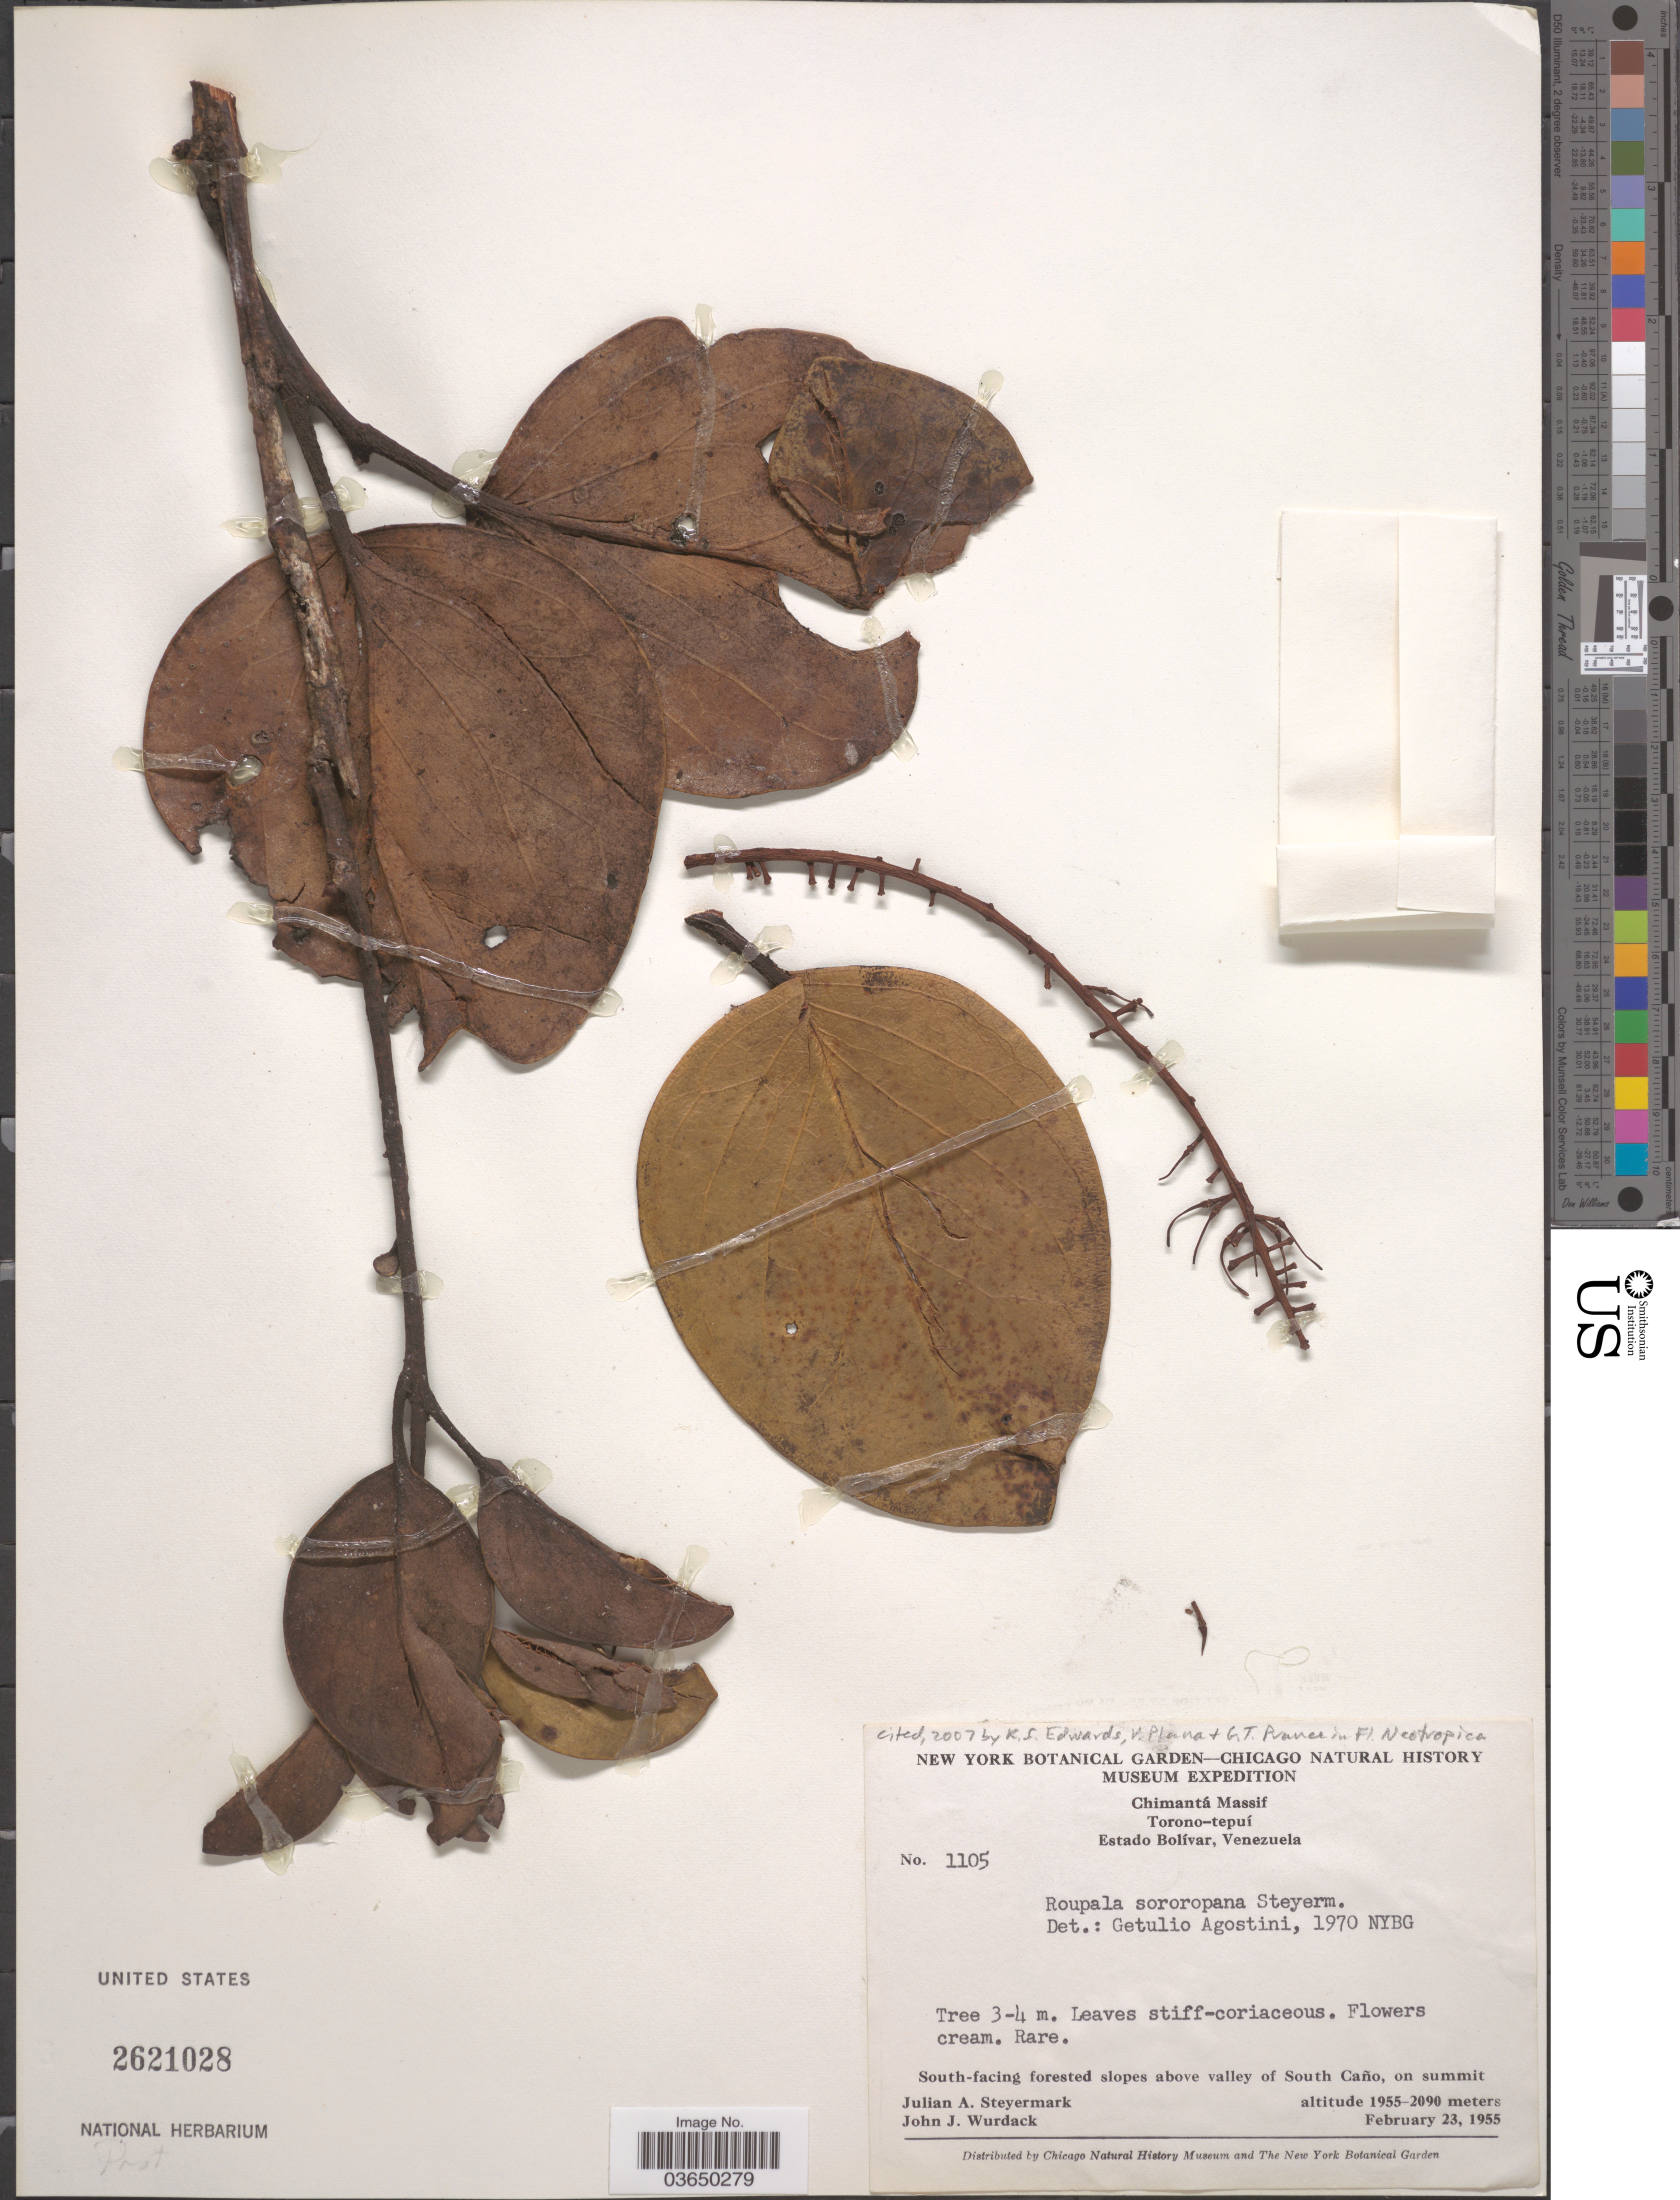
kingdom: Plantae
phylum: Tracheophyta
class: Magnoliopsida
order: Proteales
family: Proteaceae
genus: Roupala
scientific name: Roupala sororopana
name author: Steyerm.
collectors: J. Steyermark & J. J. Wurdack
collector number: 1105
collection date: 1955-02-23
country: Venezuela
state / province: Bolivar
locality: Chimantá Massif. Torono-tepuí. South-facing forested slopes above valley of South Caño, on summit.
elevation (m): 1955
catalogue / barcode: US 2621028